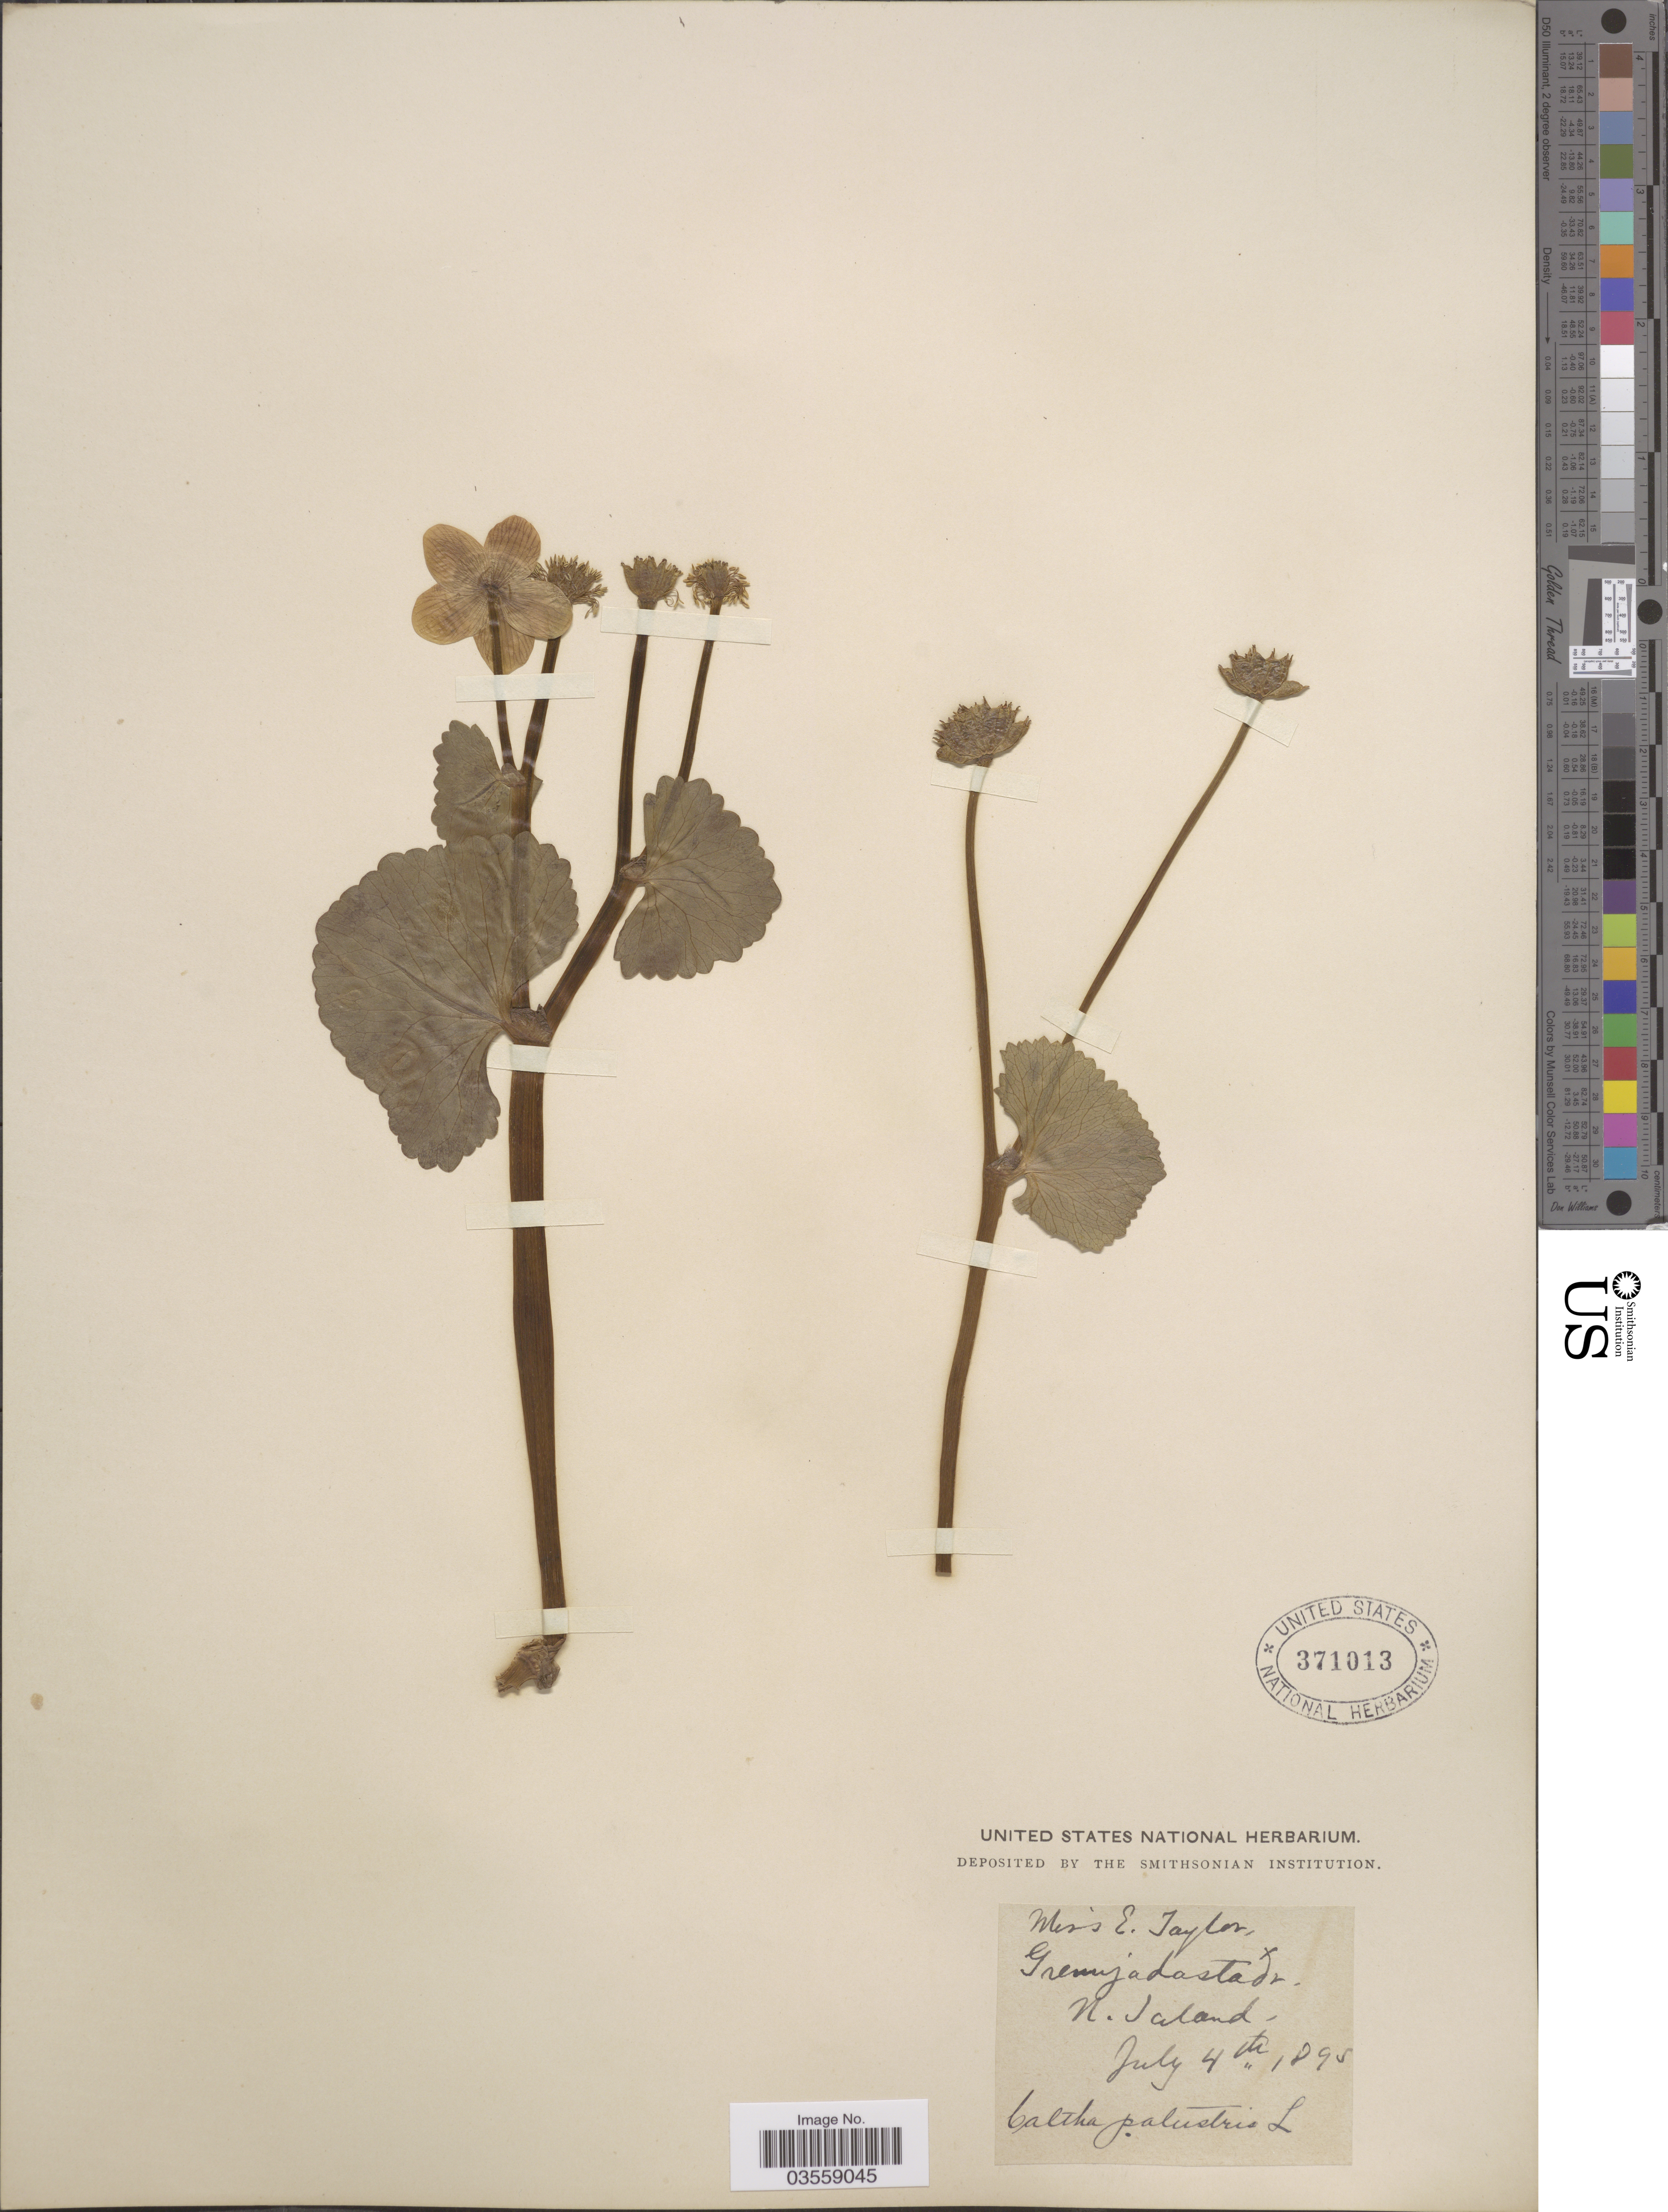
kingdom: Plantae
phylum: Tracheophyta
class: Magnoliopsida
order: Ranunculales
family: Ranunculaceae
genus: Caltha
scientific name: Caltha palustris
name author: L.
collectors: E. Taylor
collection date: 1895-07-04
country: Iceland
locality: Gremjadastadt. N. Iceland.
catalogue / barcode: US 371013